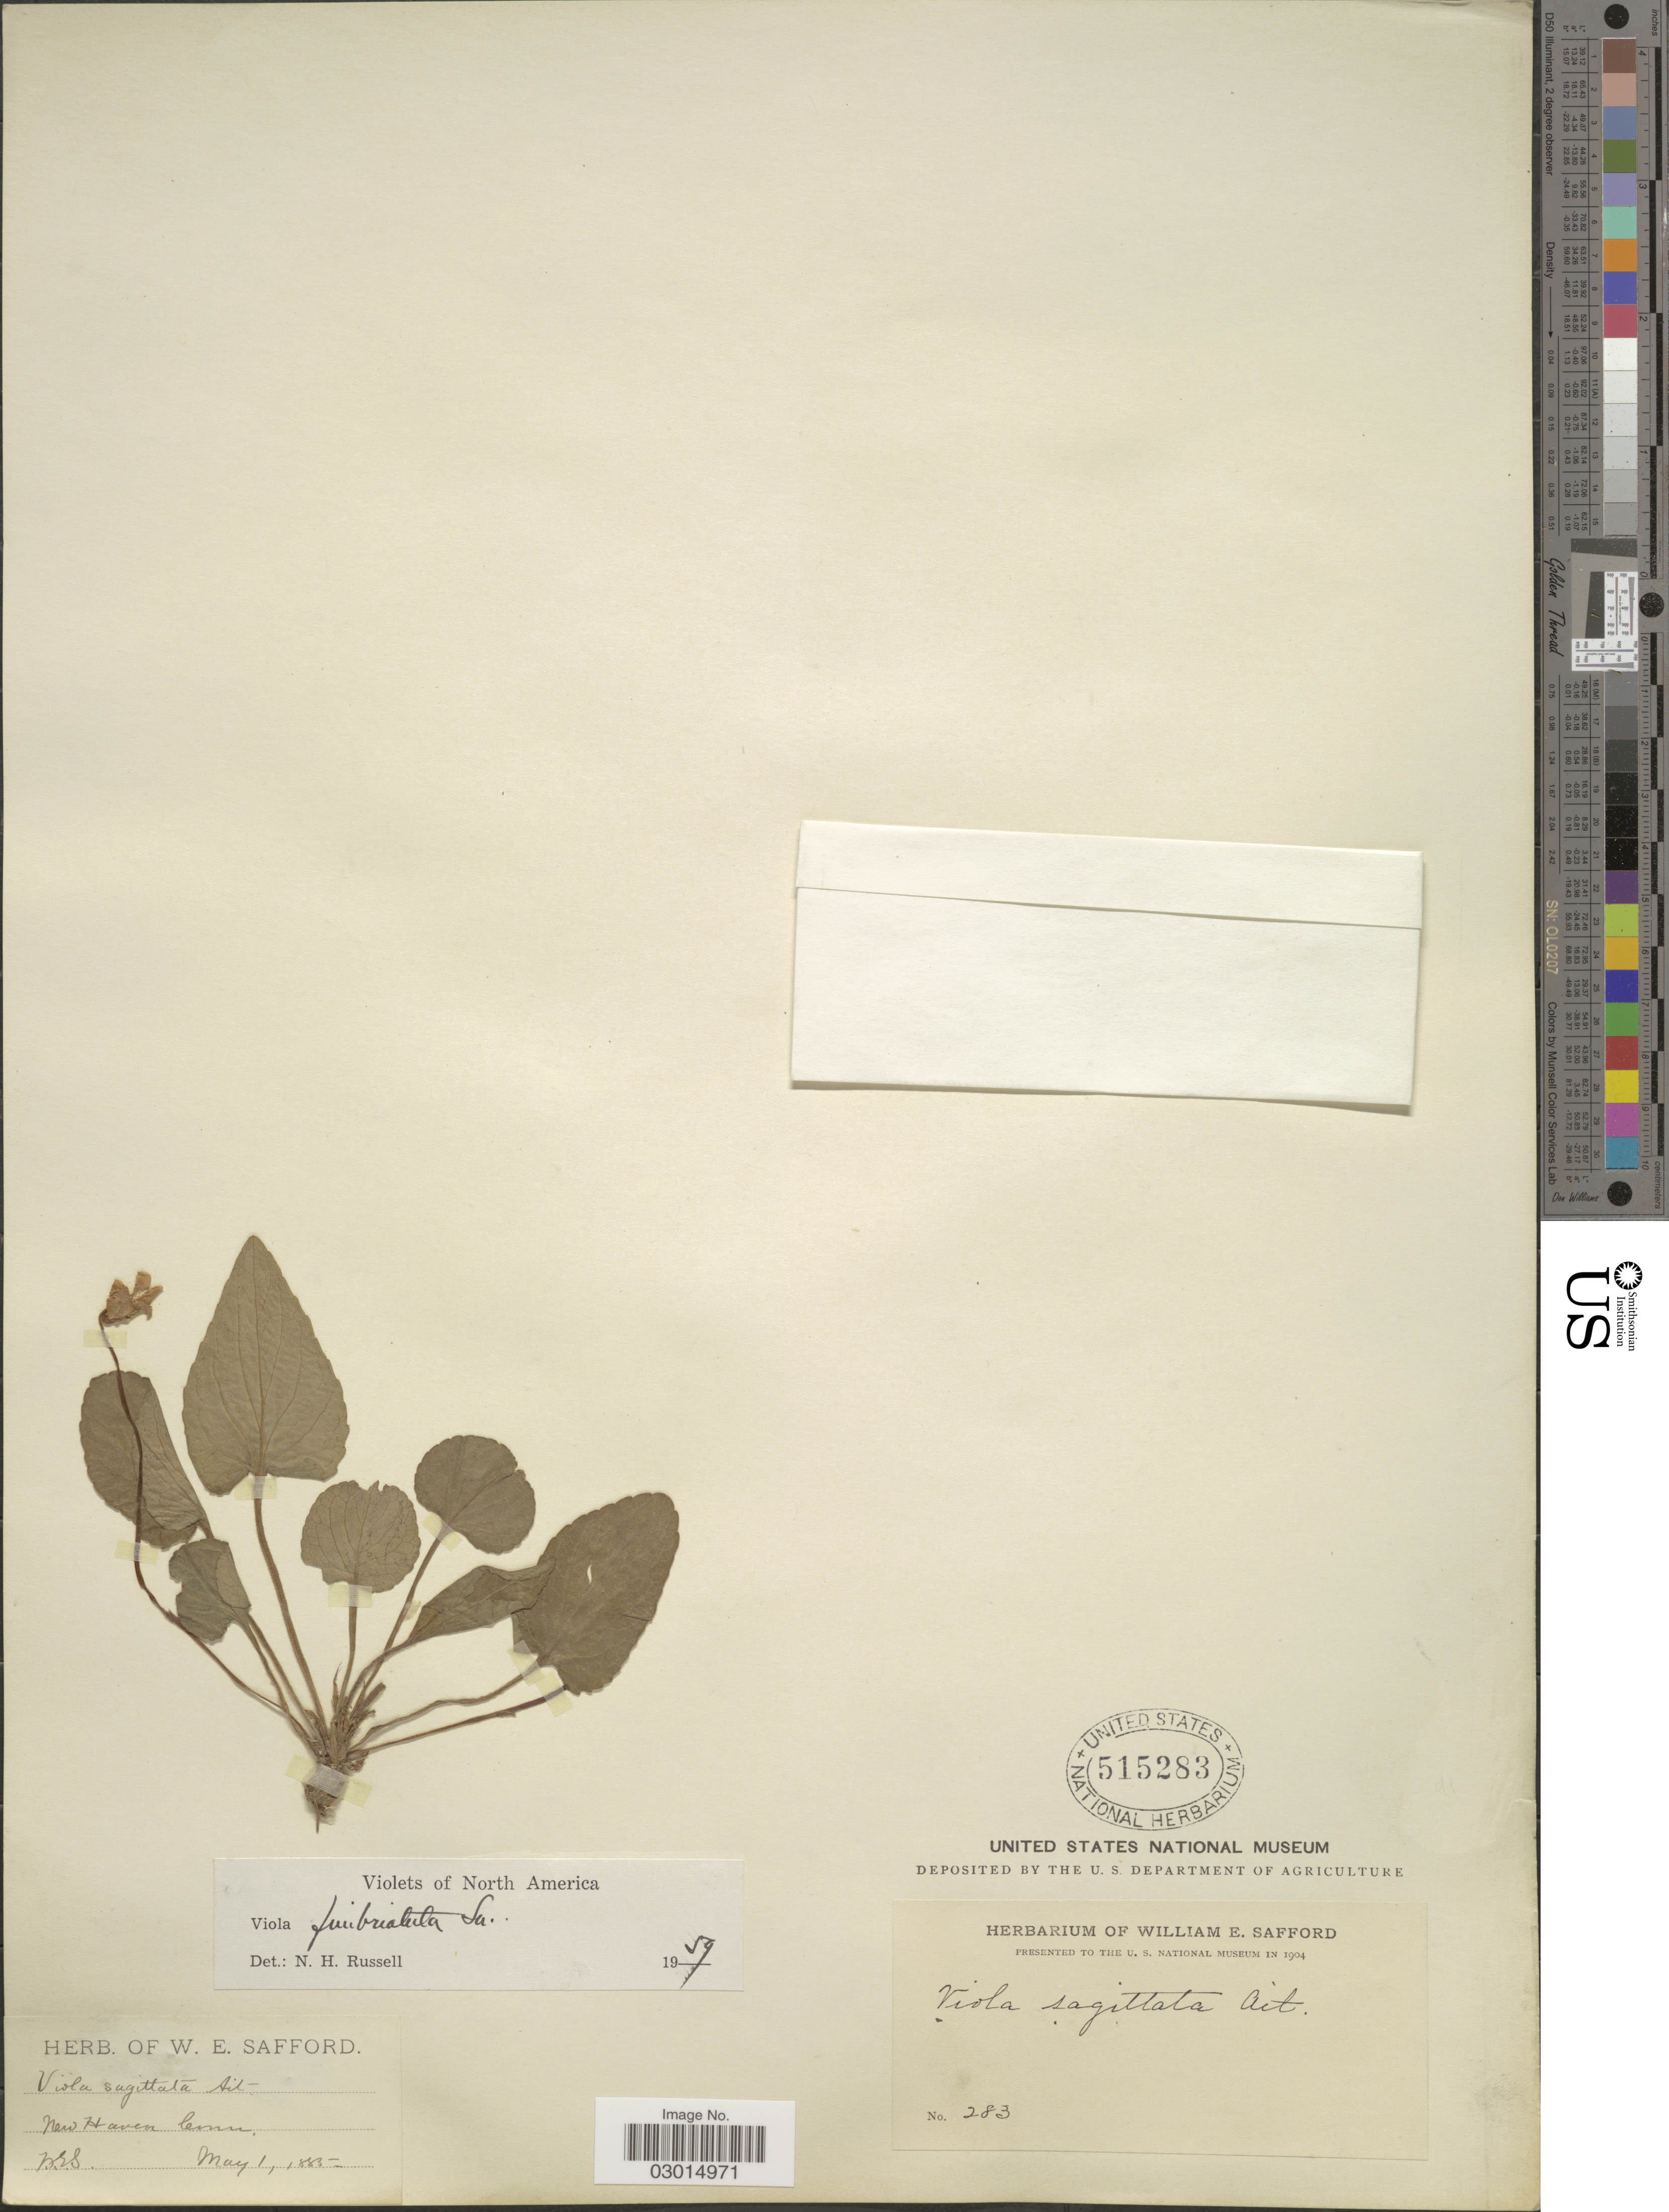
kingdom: Plantae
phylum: Tracheophyta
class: Magnoliopsida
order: Malpighiales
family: Violaceae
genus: Viola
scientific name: Viola fimbriatula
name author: Small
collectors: W. E. Safford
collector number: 283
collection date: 1885-05-01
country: United States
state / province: Connecticut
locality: New Haven, Conn.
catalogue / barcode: US 515283